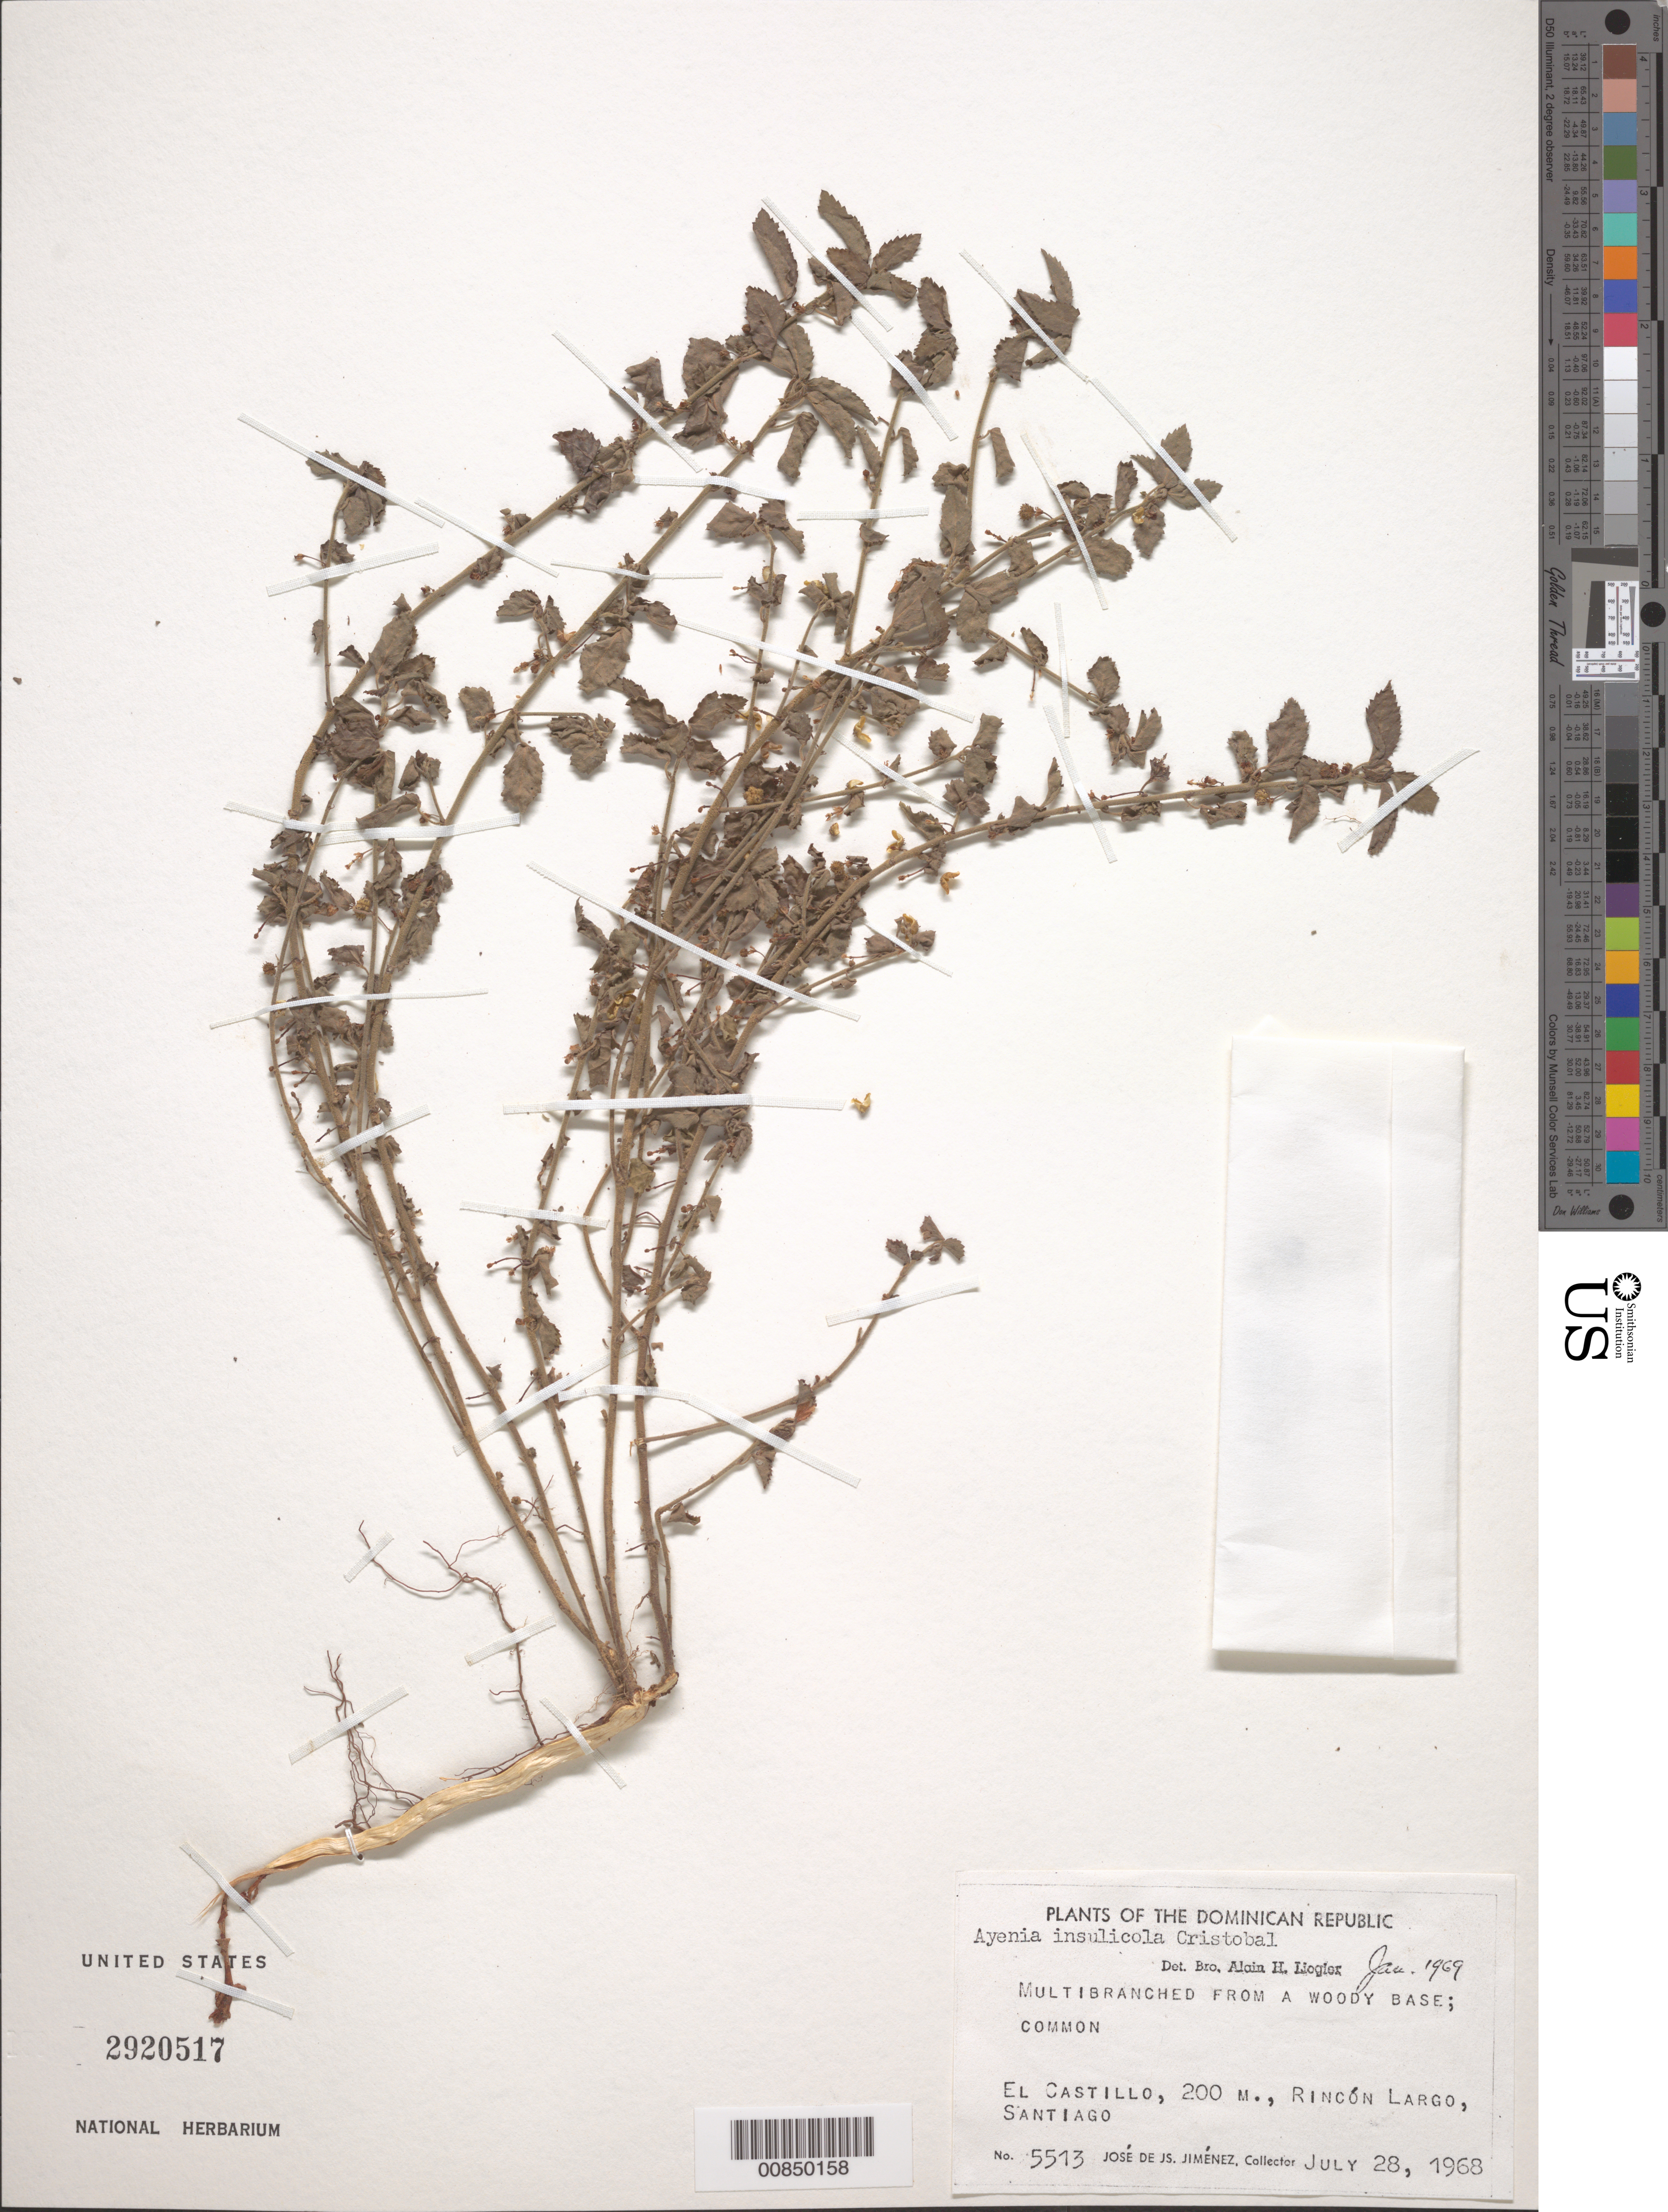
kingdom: Plantae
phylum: Tracheophyta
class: Magnoliopsida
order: Malvales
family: Malvaceae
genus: Ayenia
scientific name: Ayenia insulicola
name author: Cristóbal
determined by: Liogier, Alain H.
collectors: J. J. Jiménez Almonte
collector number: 5513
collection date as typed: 28 Jul 1968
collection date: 1968-07-28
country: Dominican Republic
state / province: Santiago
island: Hispaniola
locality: El Castillo, Rincón Largo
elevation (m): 200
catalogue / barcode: US 2920517